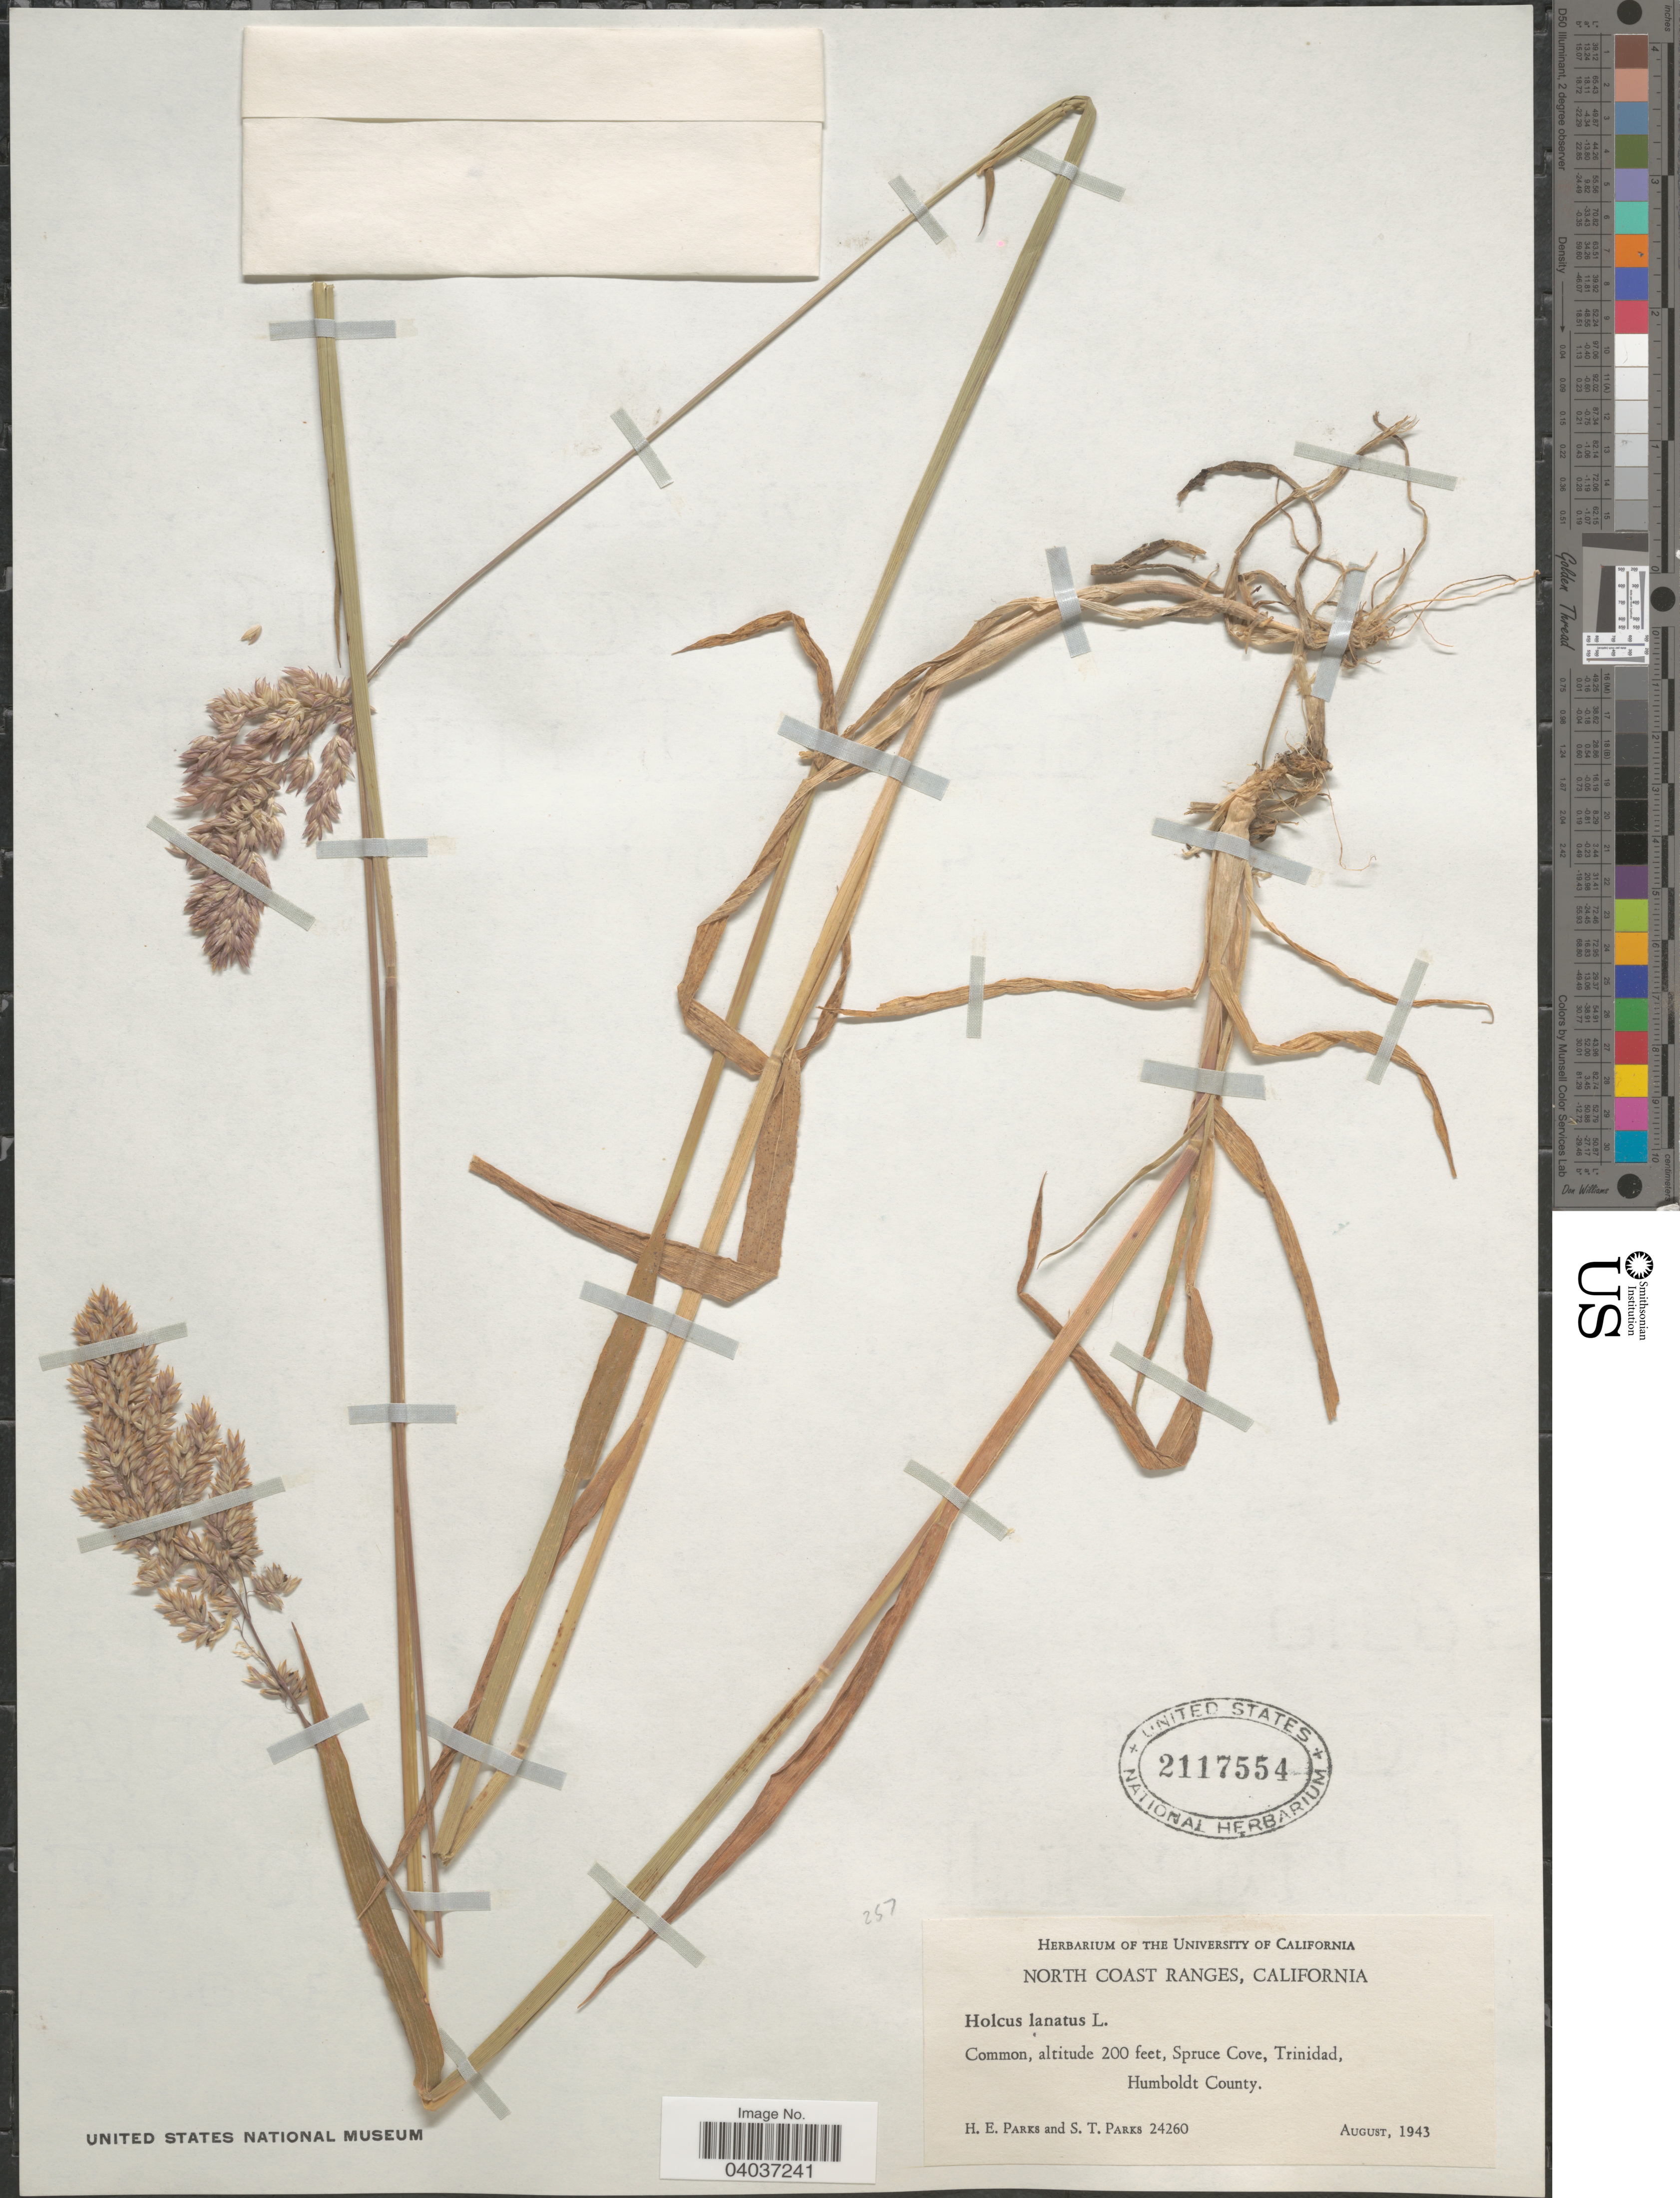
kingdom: Plantae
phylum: Tracheophyta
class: Liliopsida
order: Poales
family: Poaceae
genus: Holcus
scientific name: Holcus lanatus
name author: L.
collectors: H. E. Parks & S. Parks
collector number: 24260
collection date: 1943-08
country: United States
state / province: California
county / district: Humboldt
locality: North Coast Ranges. Spruce Cove, Trinidad. Humboldt County.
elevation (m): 61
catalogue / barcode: US 2117554